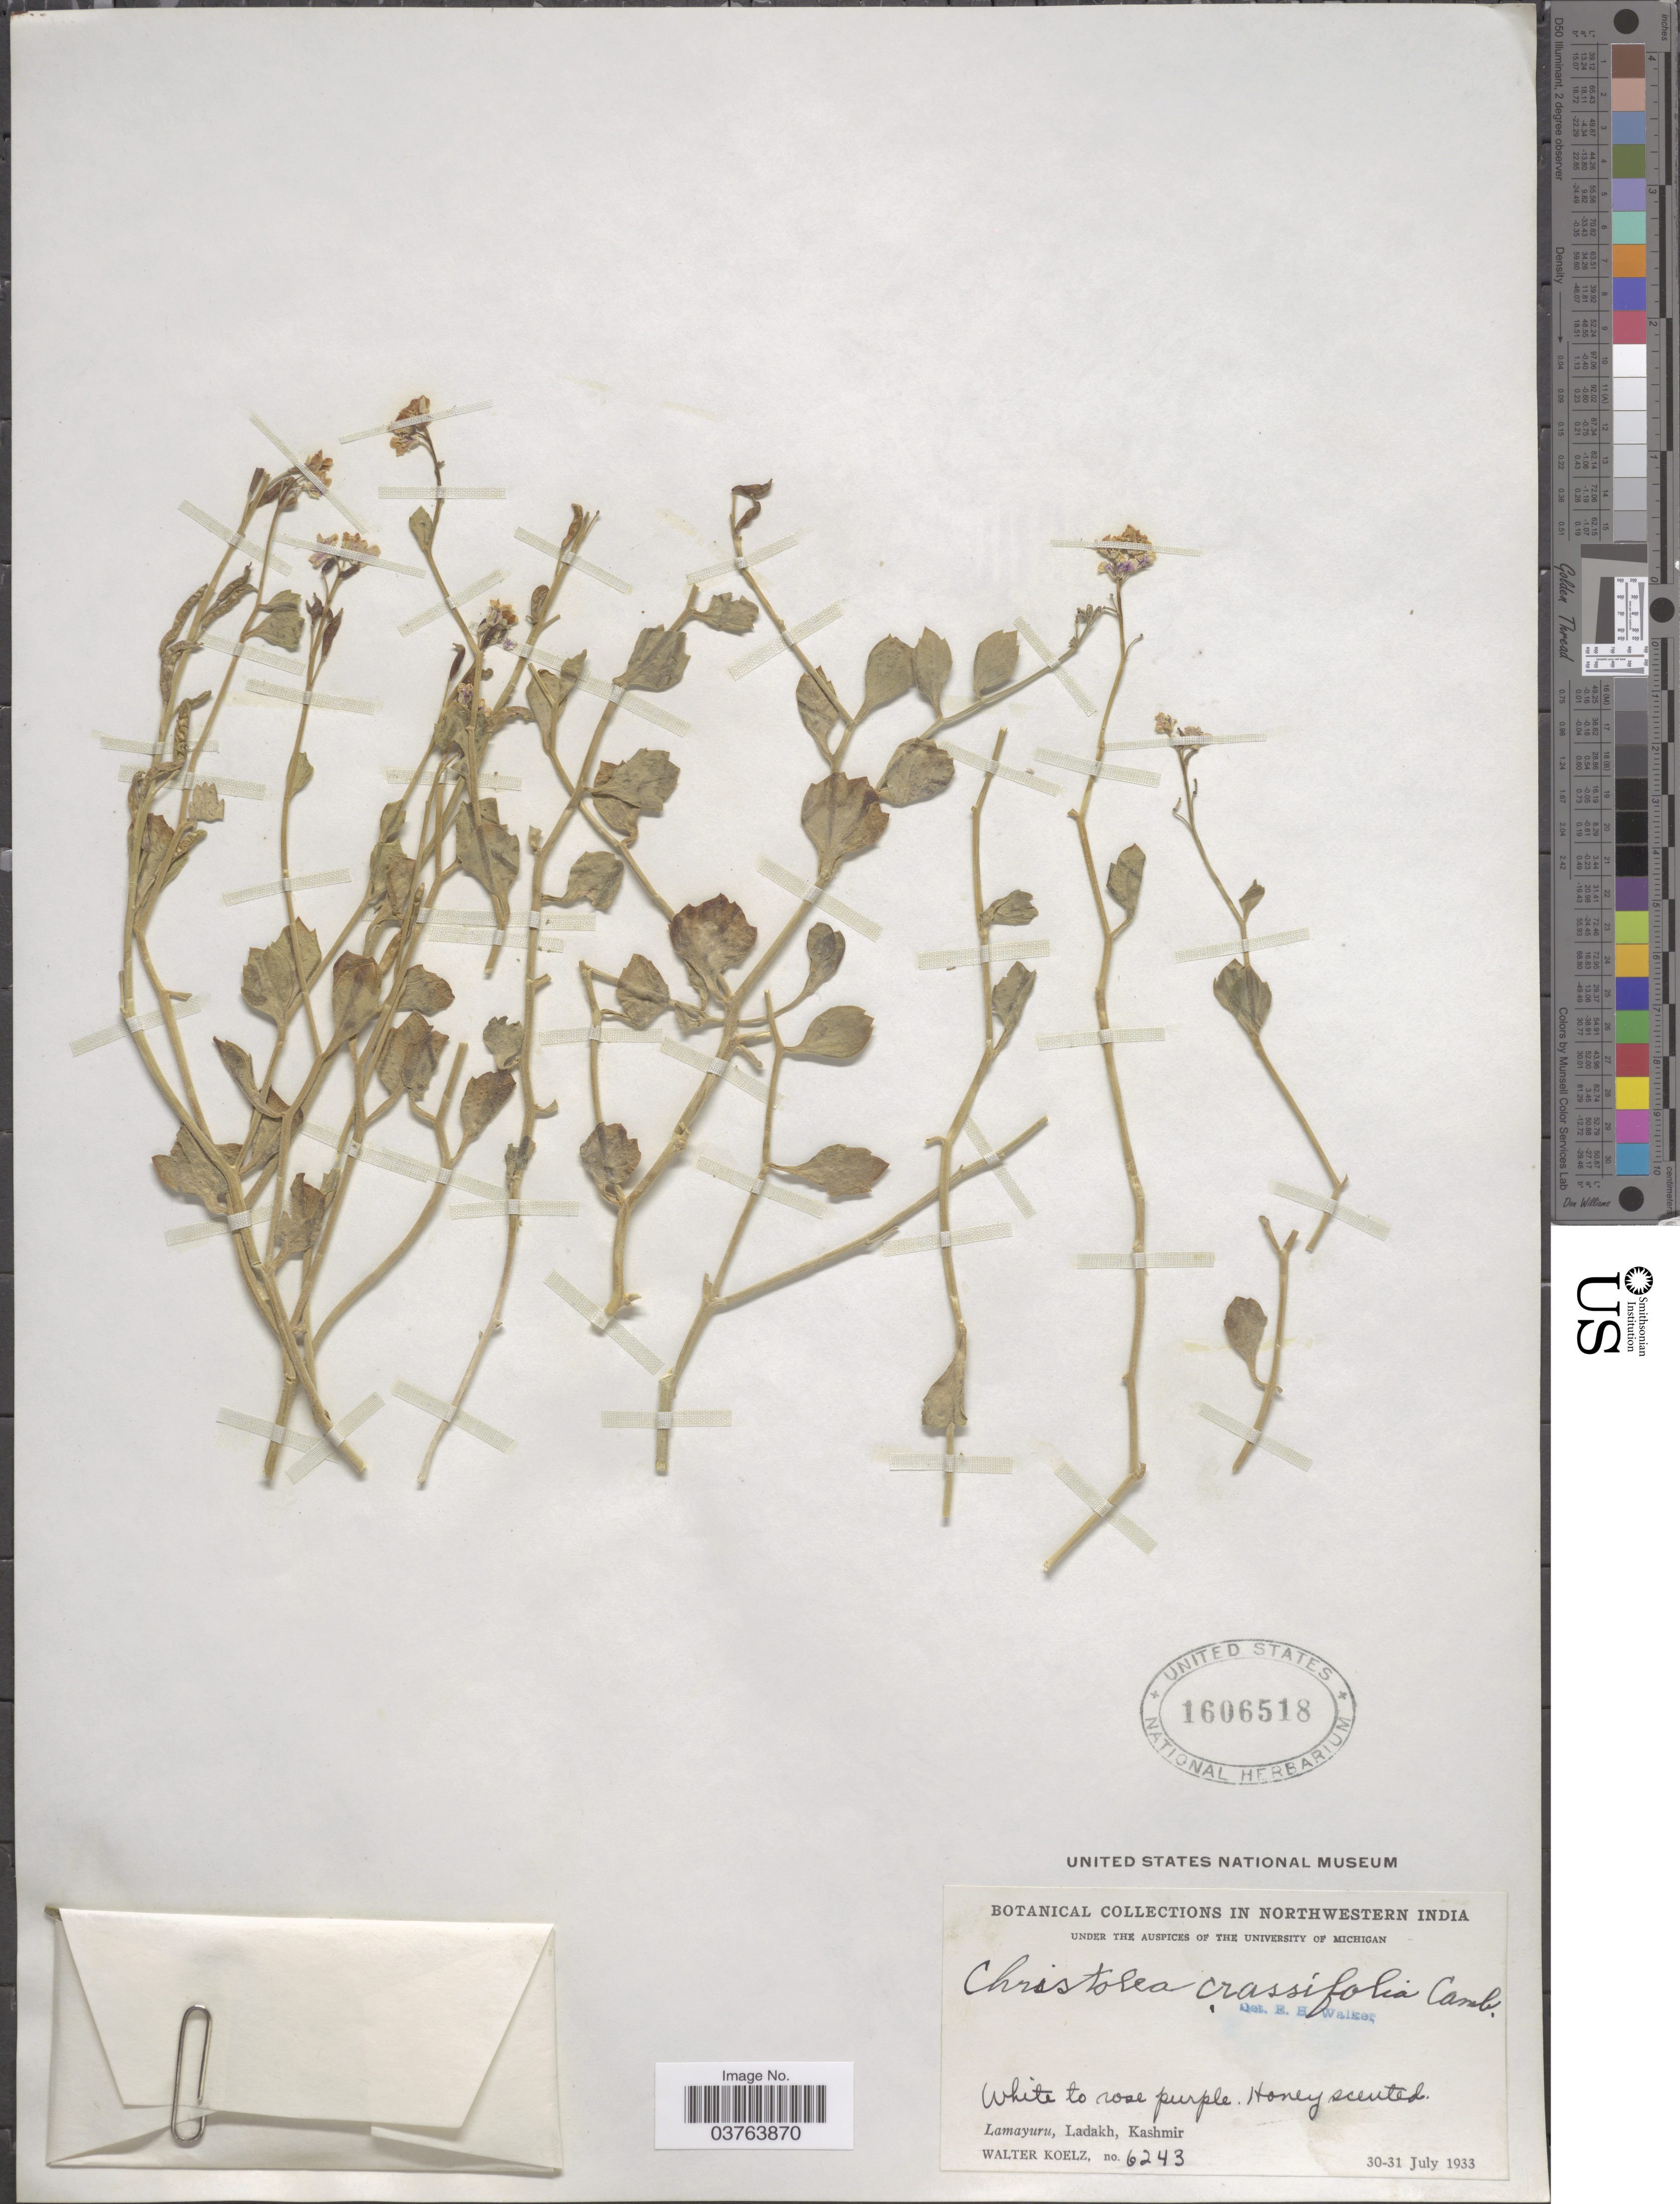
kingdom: Plantae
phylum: Tracheophyta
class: Magnoliopsida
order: Brassicales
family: Brassicaceae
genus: Christolea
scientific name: Christolea crassifolia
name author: Cambess.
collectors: W. N. Koelz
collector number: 6243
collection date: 1933-07-30/1933-07-31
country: India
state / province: Jammu and Kashmir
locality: Northwestern India. Lamayuru, Ladakh, Kashmir.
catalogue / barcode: US 1606518